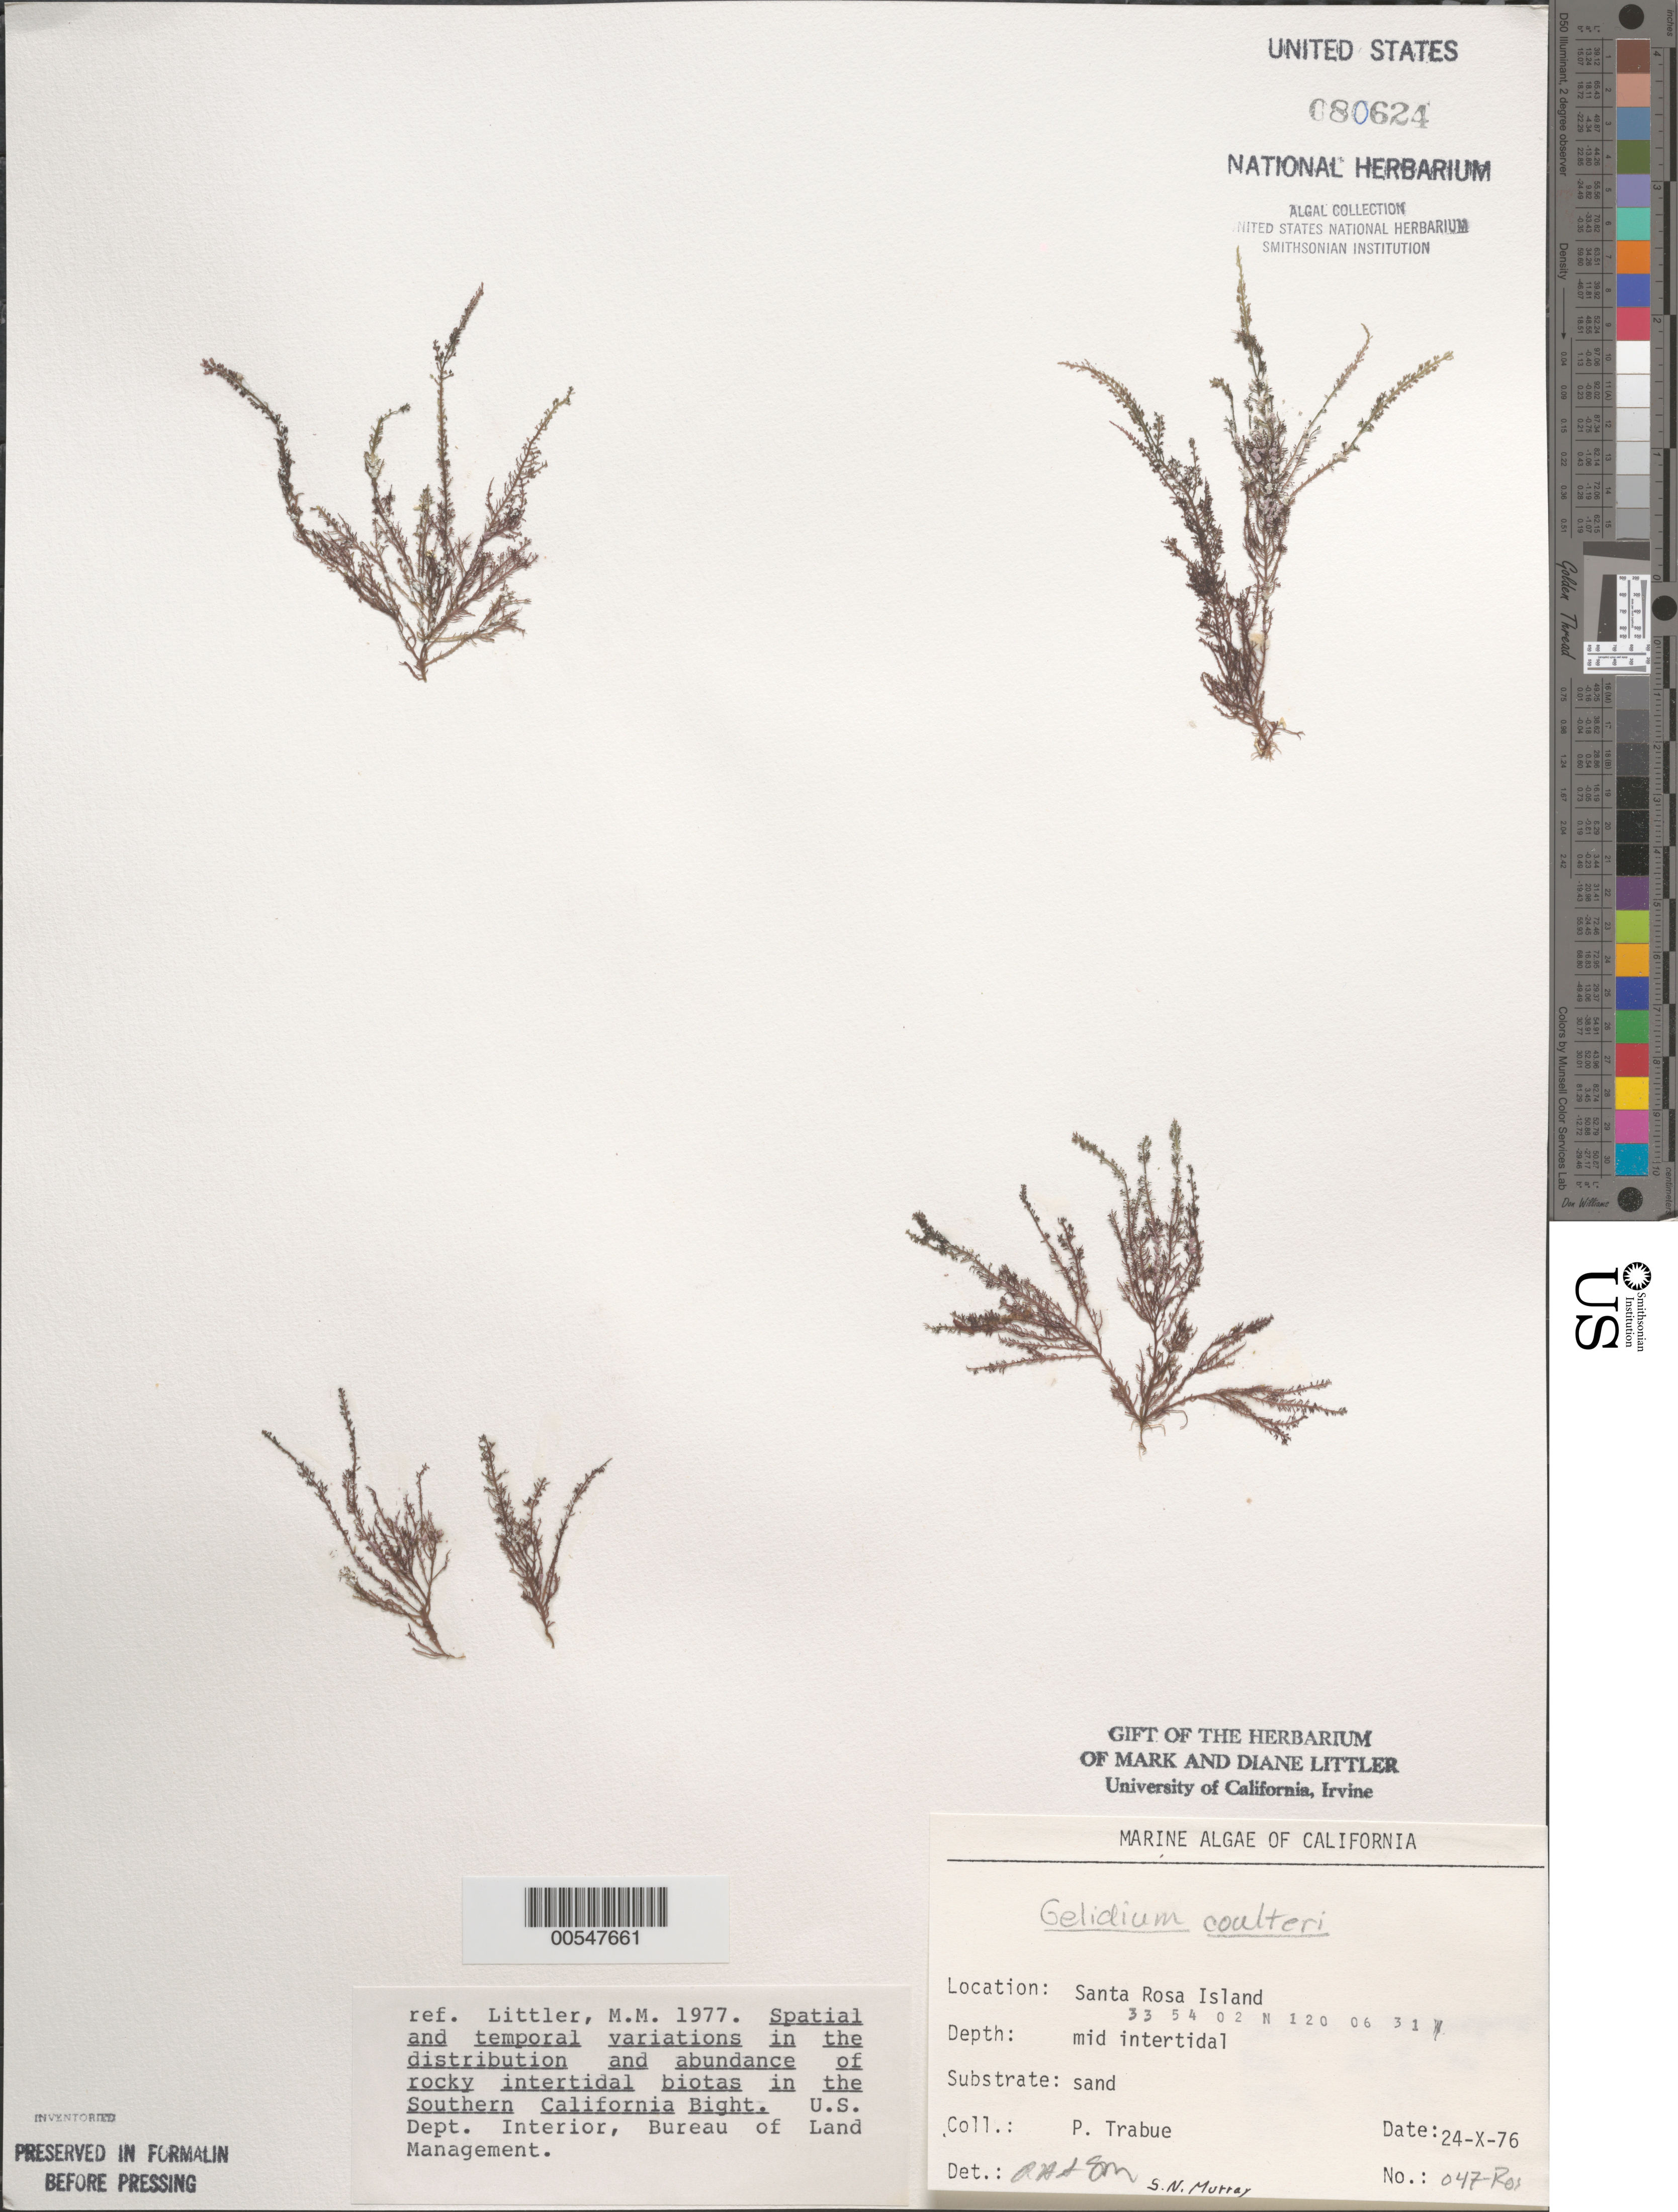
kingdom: Plantae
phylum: Rhodophyta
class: Florideophyceae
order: Gelidiales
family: Gelidiaceae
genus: Gelidium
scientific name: Gelidium coulteri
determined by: Sims, Robert H.; Murray, S. N.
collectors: P. J. Trabue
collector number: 047-ros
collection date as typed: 24 Oct 1976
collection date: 1976-10-24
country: United States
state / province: California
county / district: Santa Barbara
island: Santa Rosa Island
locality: Johnson's Lee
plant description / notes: BLM-SOCALBIGHT Rocky Intertidal Survey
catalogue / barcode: US 80624